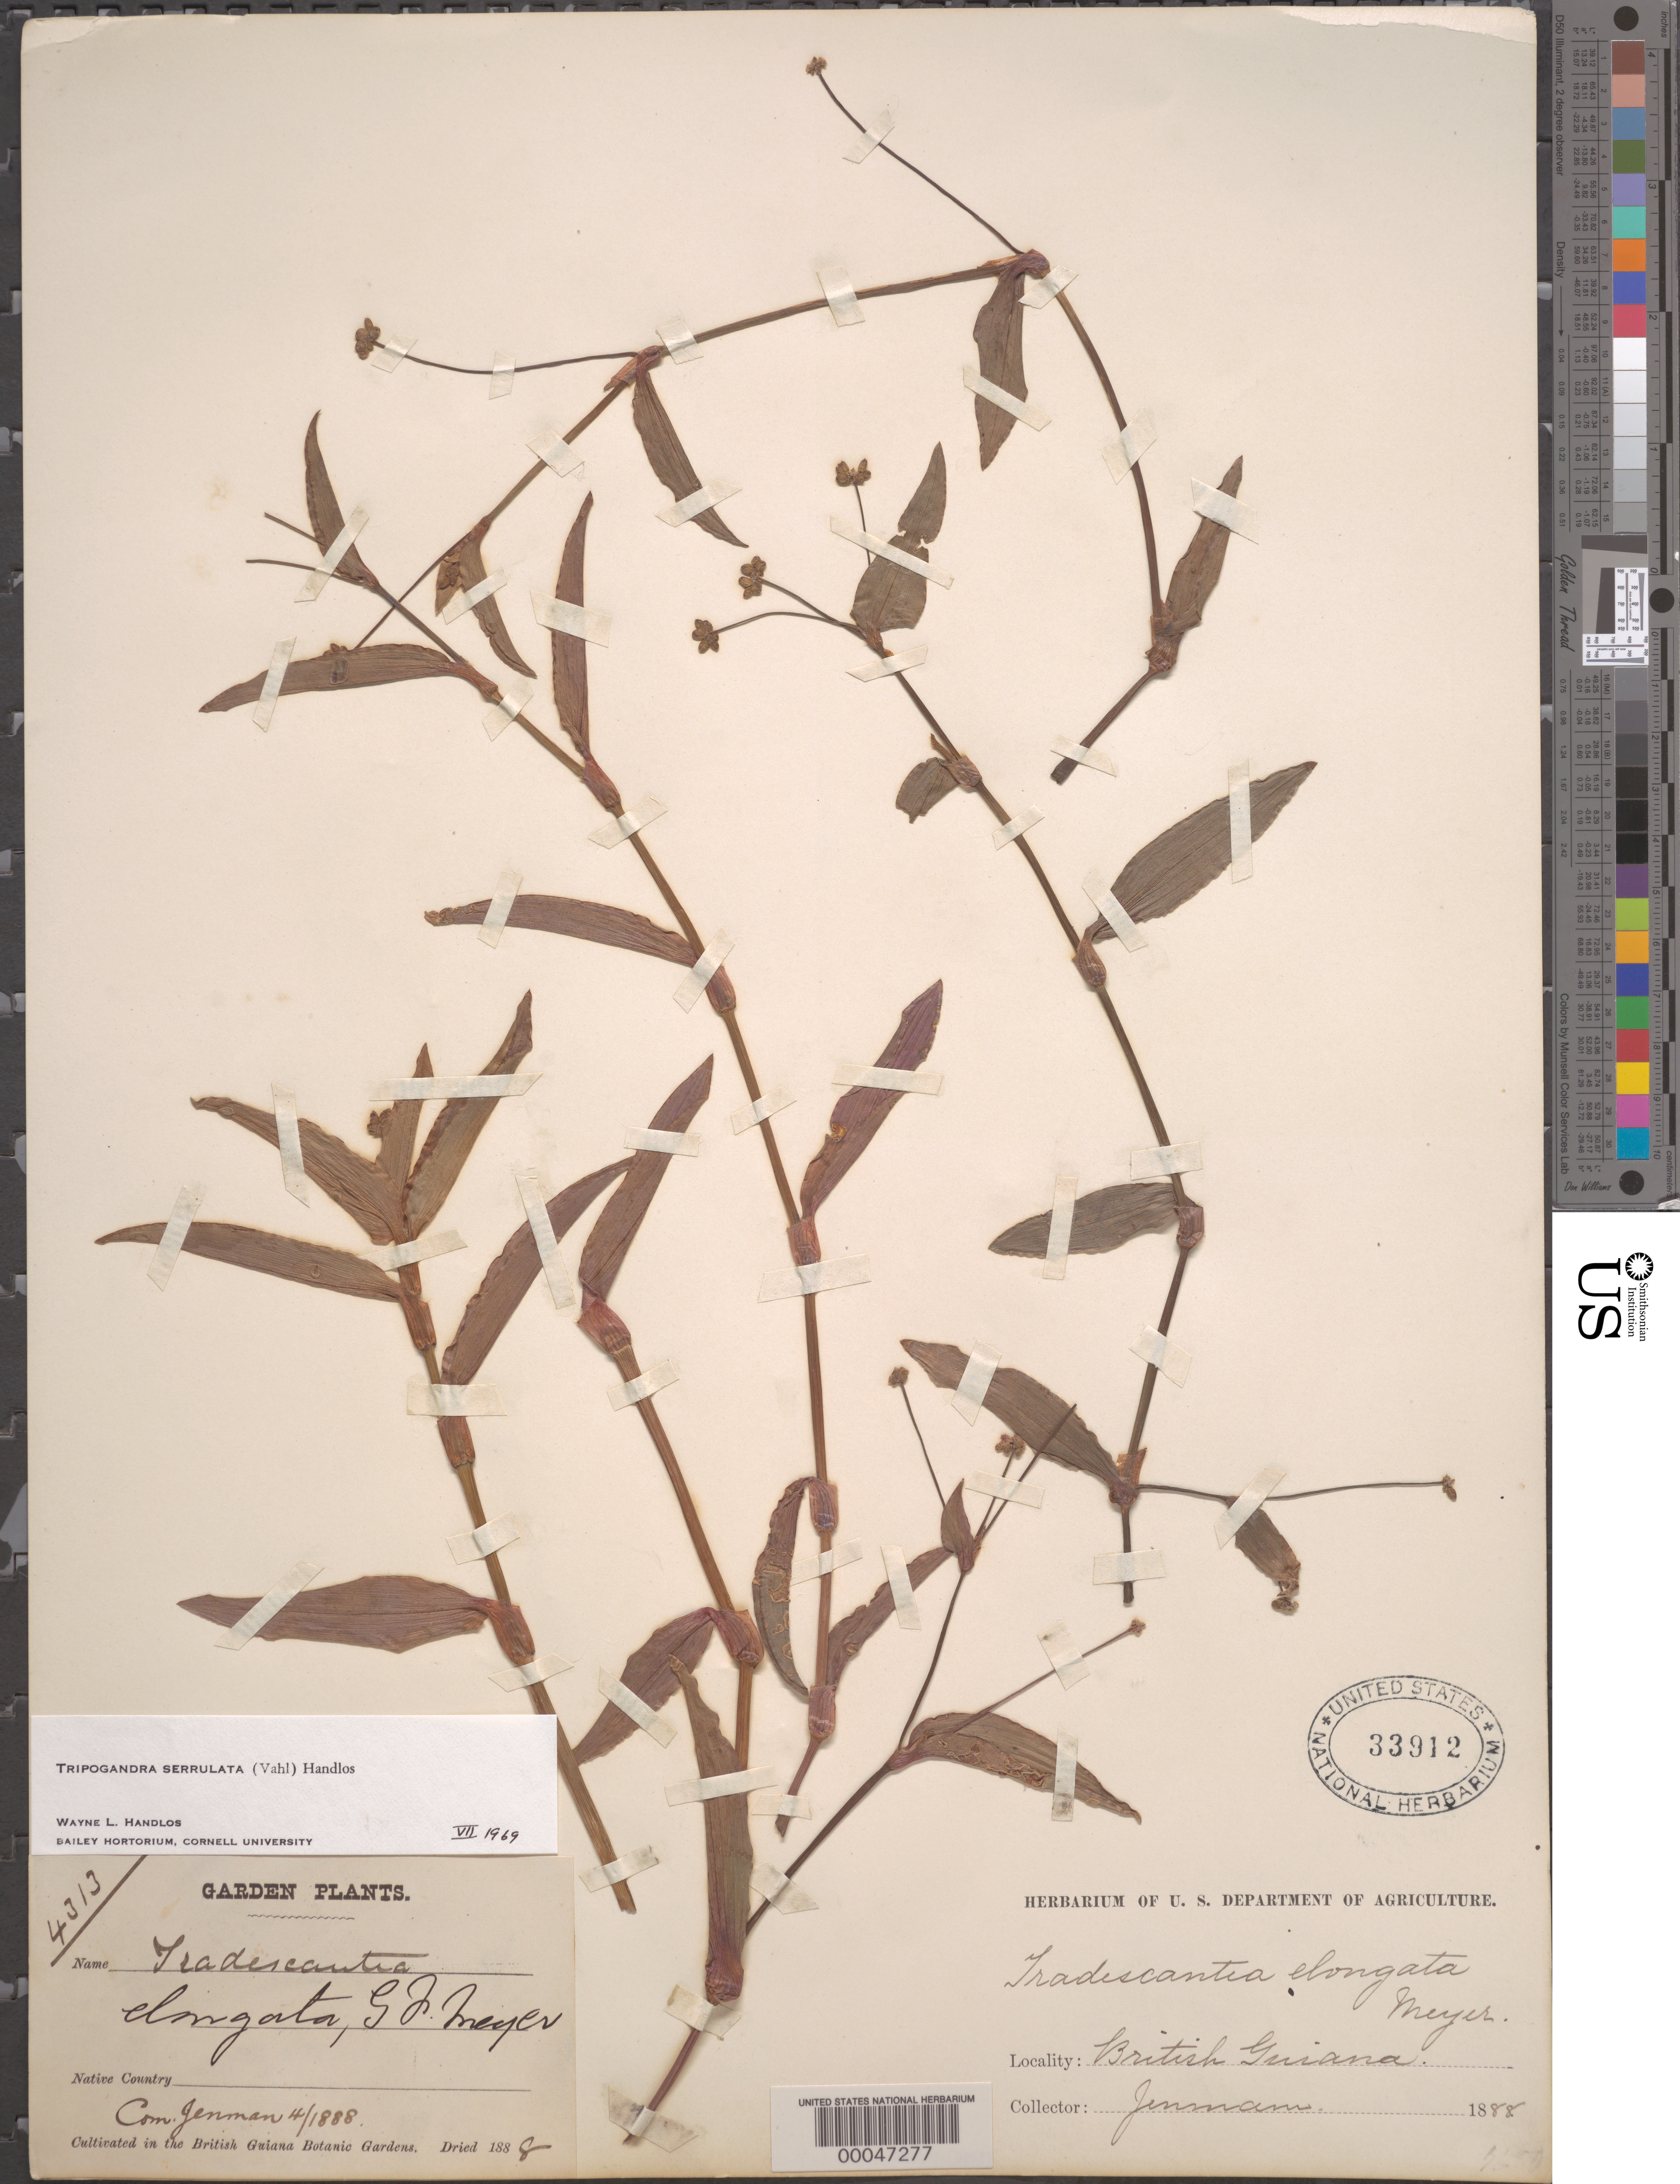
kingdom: Plantae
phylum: Tracheophyta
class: Liliopsida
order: Commelinales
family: Commelinaceae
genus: Tripogandra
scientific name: Tripogandra serrulata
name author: (Vahl) Handlos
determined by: Handlos, W. L.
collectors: G. S. Jenman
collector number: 4313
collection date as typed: Apr 1888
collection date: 1888-04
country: Guyana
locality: British guiana botanic gardens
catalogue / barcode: US 33912